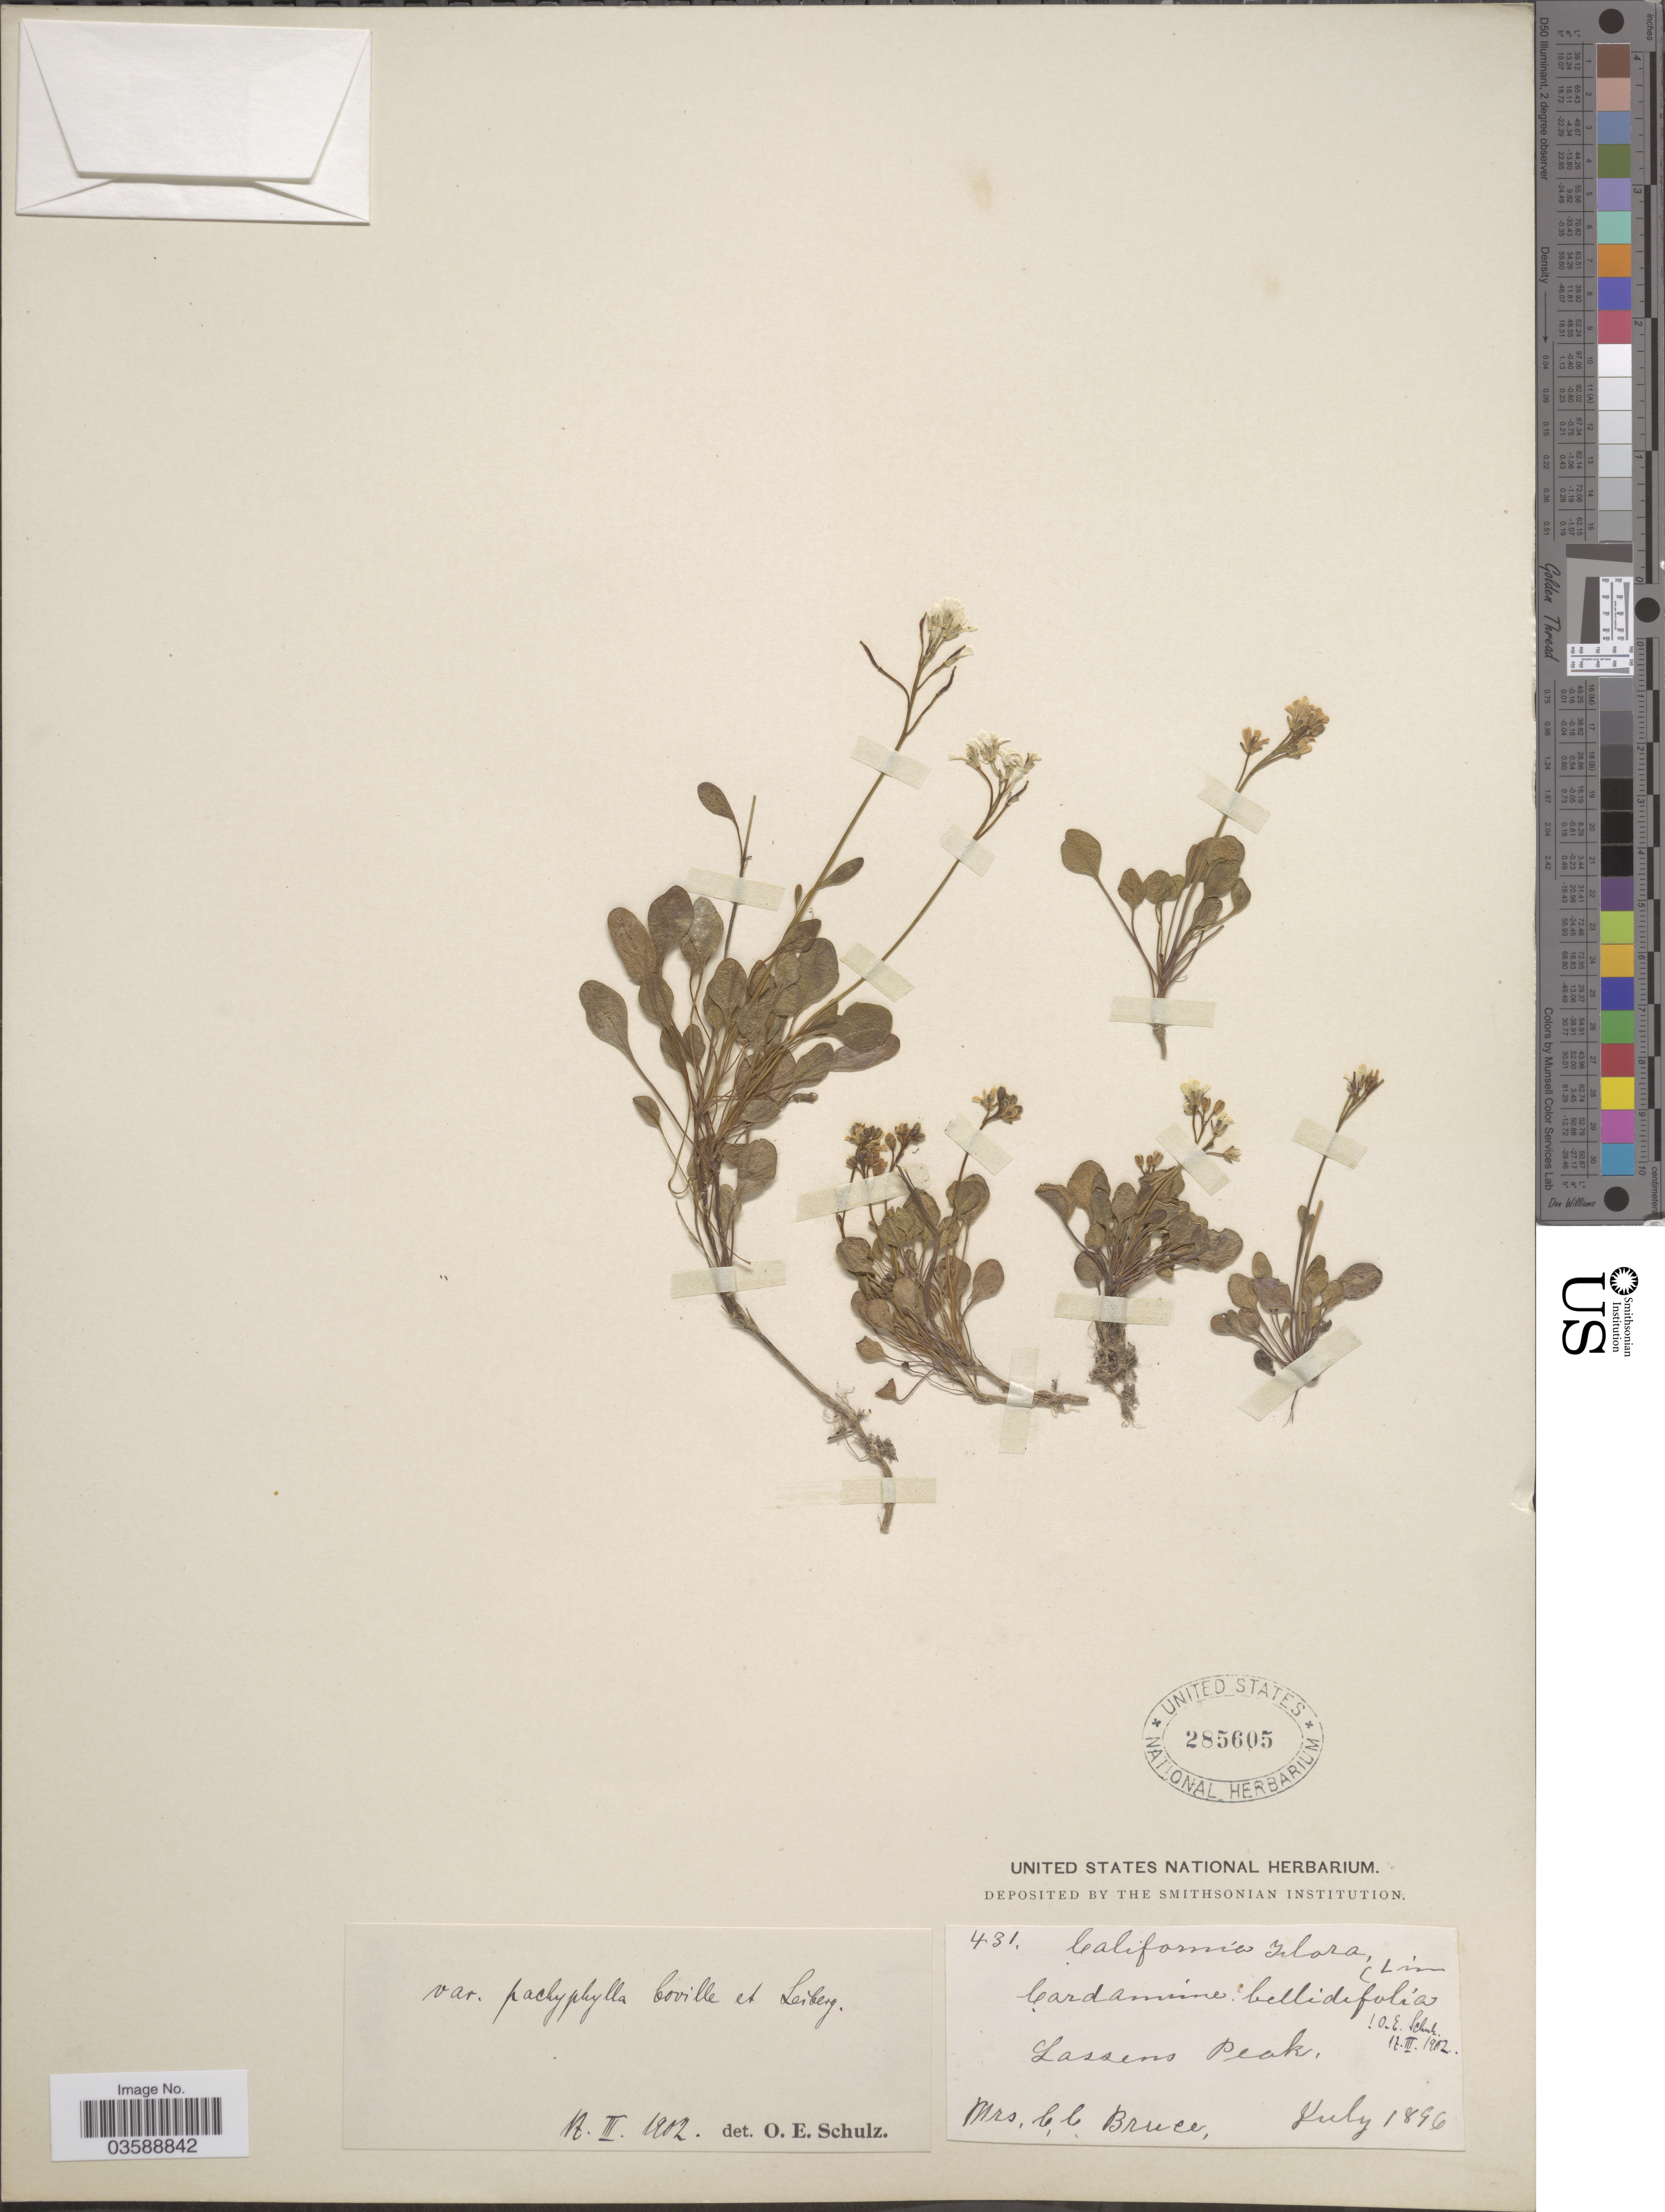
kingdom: Plantae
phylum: Tracheophyta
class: Magnoliopsida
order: Brassicales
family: Brassicaceae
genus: Cardamine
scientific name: Cardamine bellidifolia var. pachyphylla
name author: Coville & Leiberg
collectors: C. Bruce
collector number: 431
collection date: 1896-07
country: United States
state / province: California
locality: Lassens Peak.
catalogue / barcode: US 285605